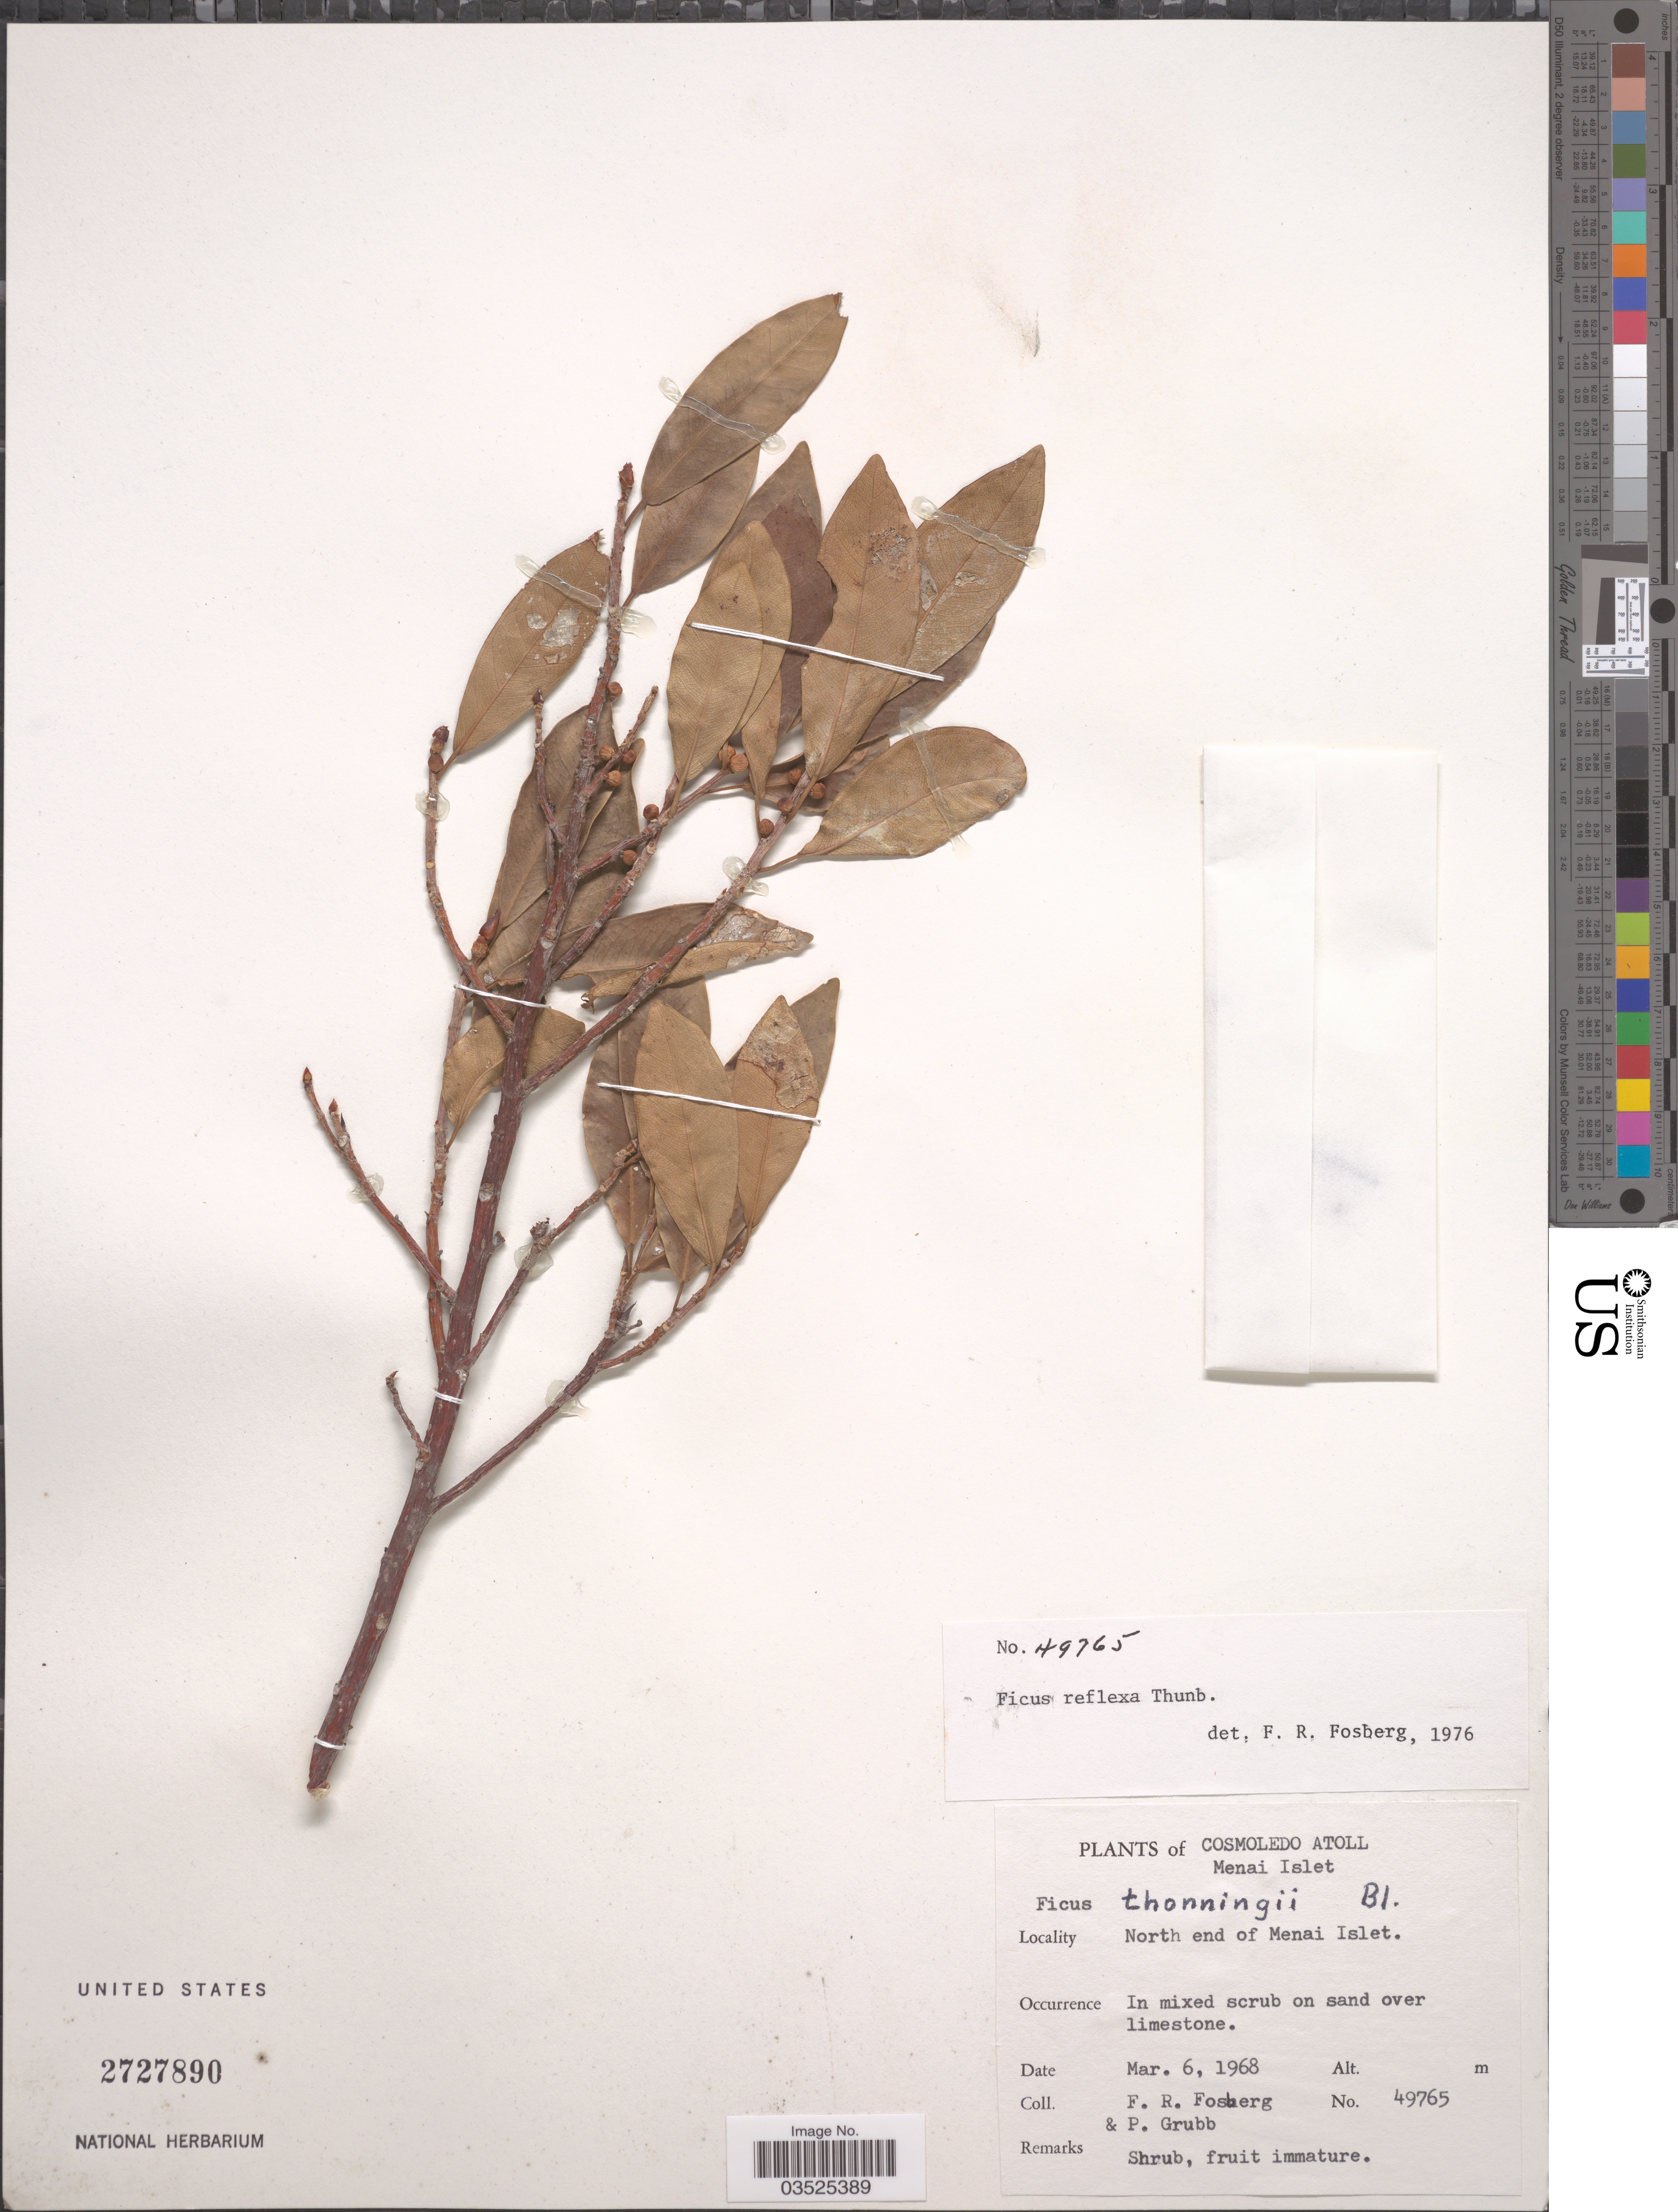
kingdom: Plantae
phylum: Tracheophyta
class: Magnoliopsida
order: Rosales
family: Moraceae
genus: Ficus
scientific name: Ficus reflexa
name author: Thunb.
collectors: F. R. Fosberg & P. J. Grubb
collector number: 49765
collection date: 1968-03-06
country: Seychelles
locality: Cosmoledo Atoll, Menai Islet. North end of Menai Islet.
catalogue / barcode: US 2727890